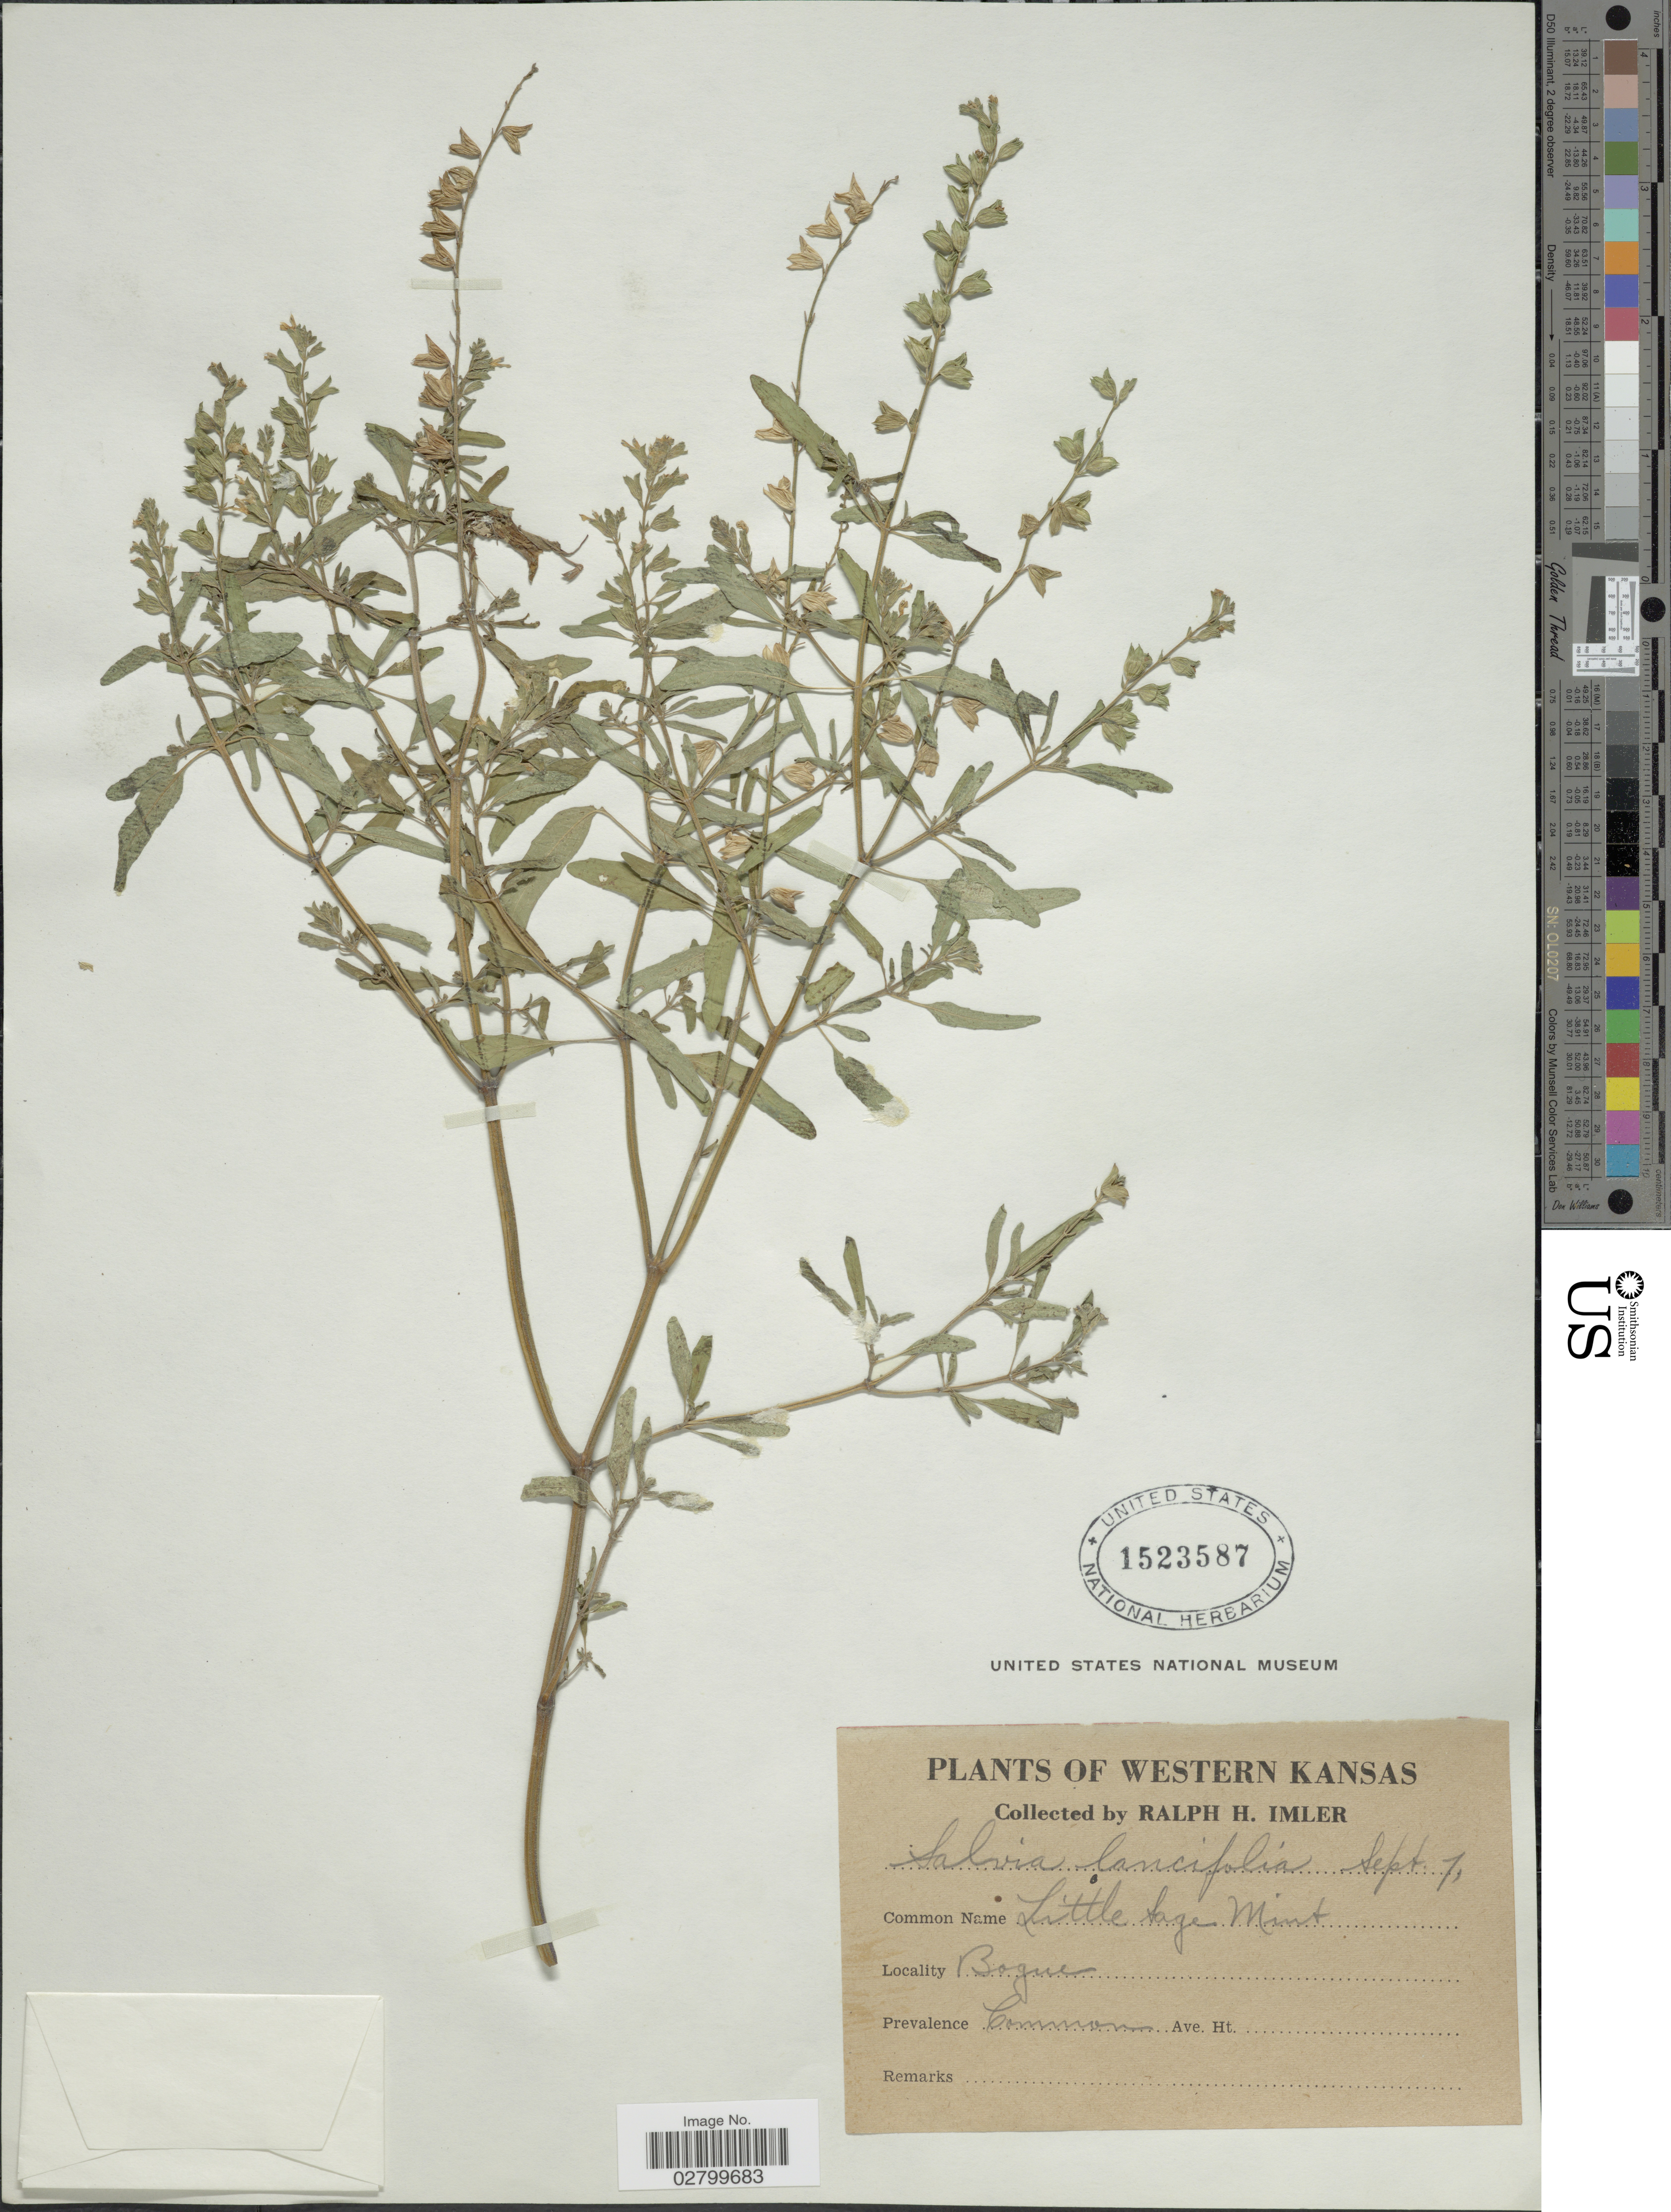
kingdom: Plantae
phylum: Tracheophyta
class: Magnoliopsida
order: Lamiales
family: Lamiaceae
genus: Salvia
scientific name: Salvia lanceaefolia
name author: Lam.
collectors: R. Imler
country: United States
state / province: Kansas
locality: Western Kansas. Bogue.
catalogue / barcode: US 1523587